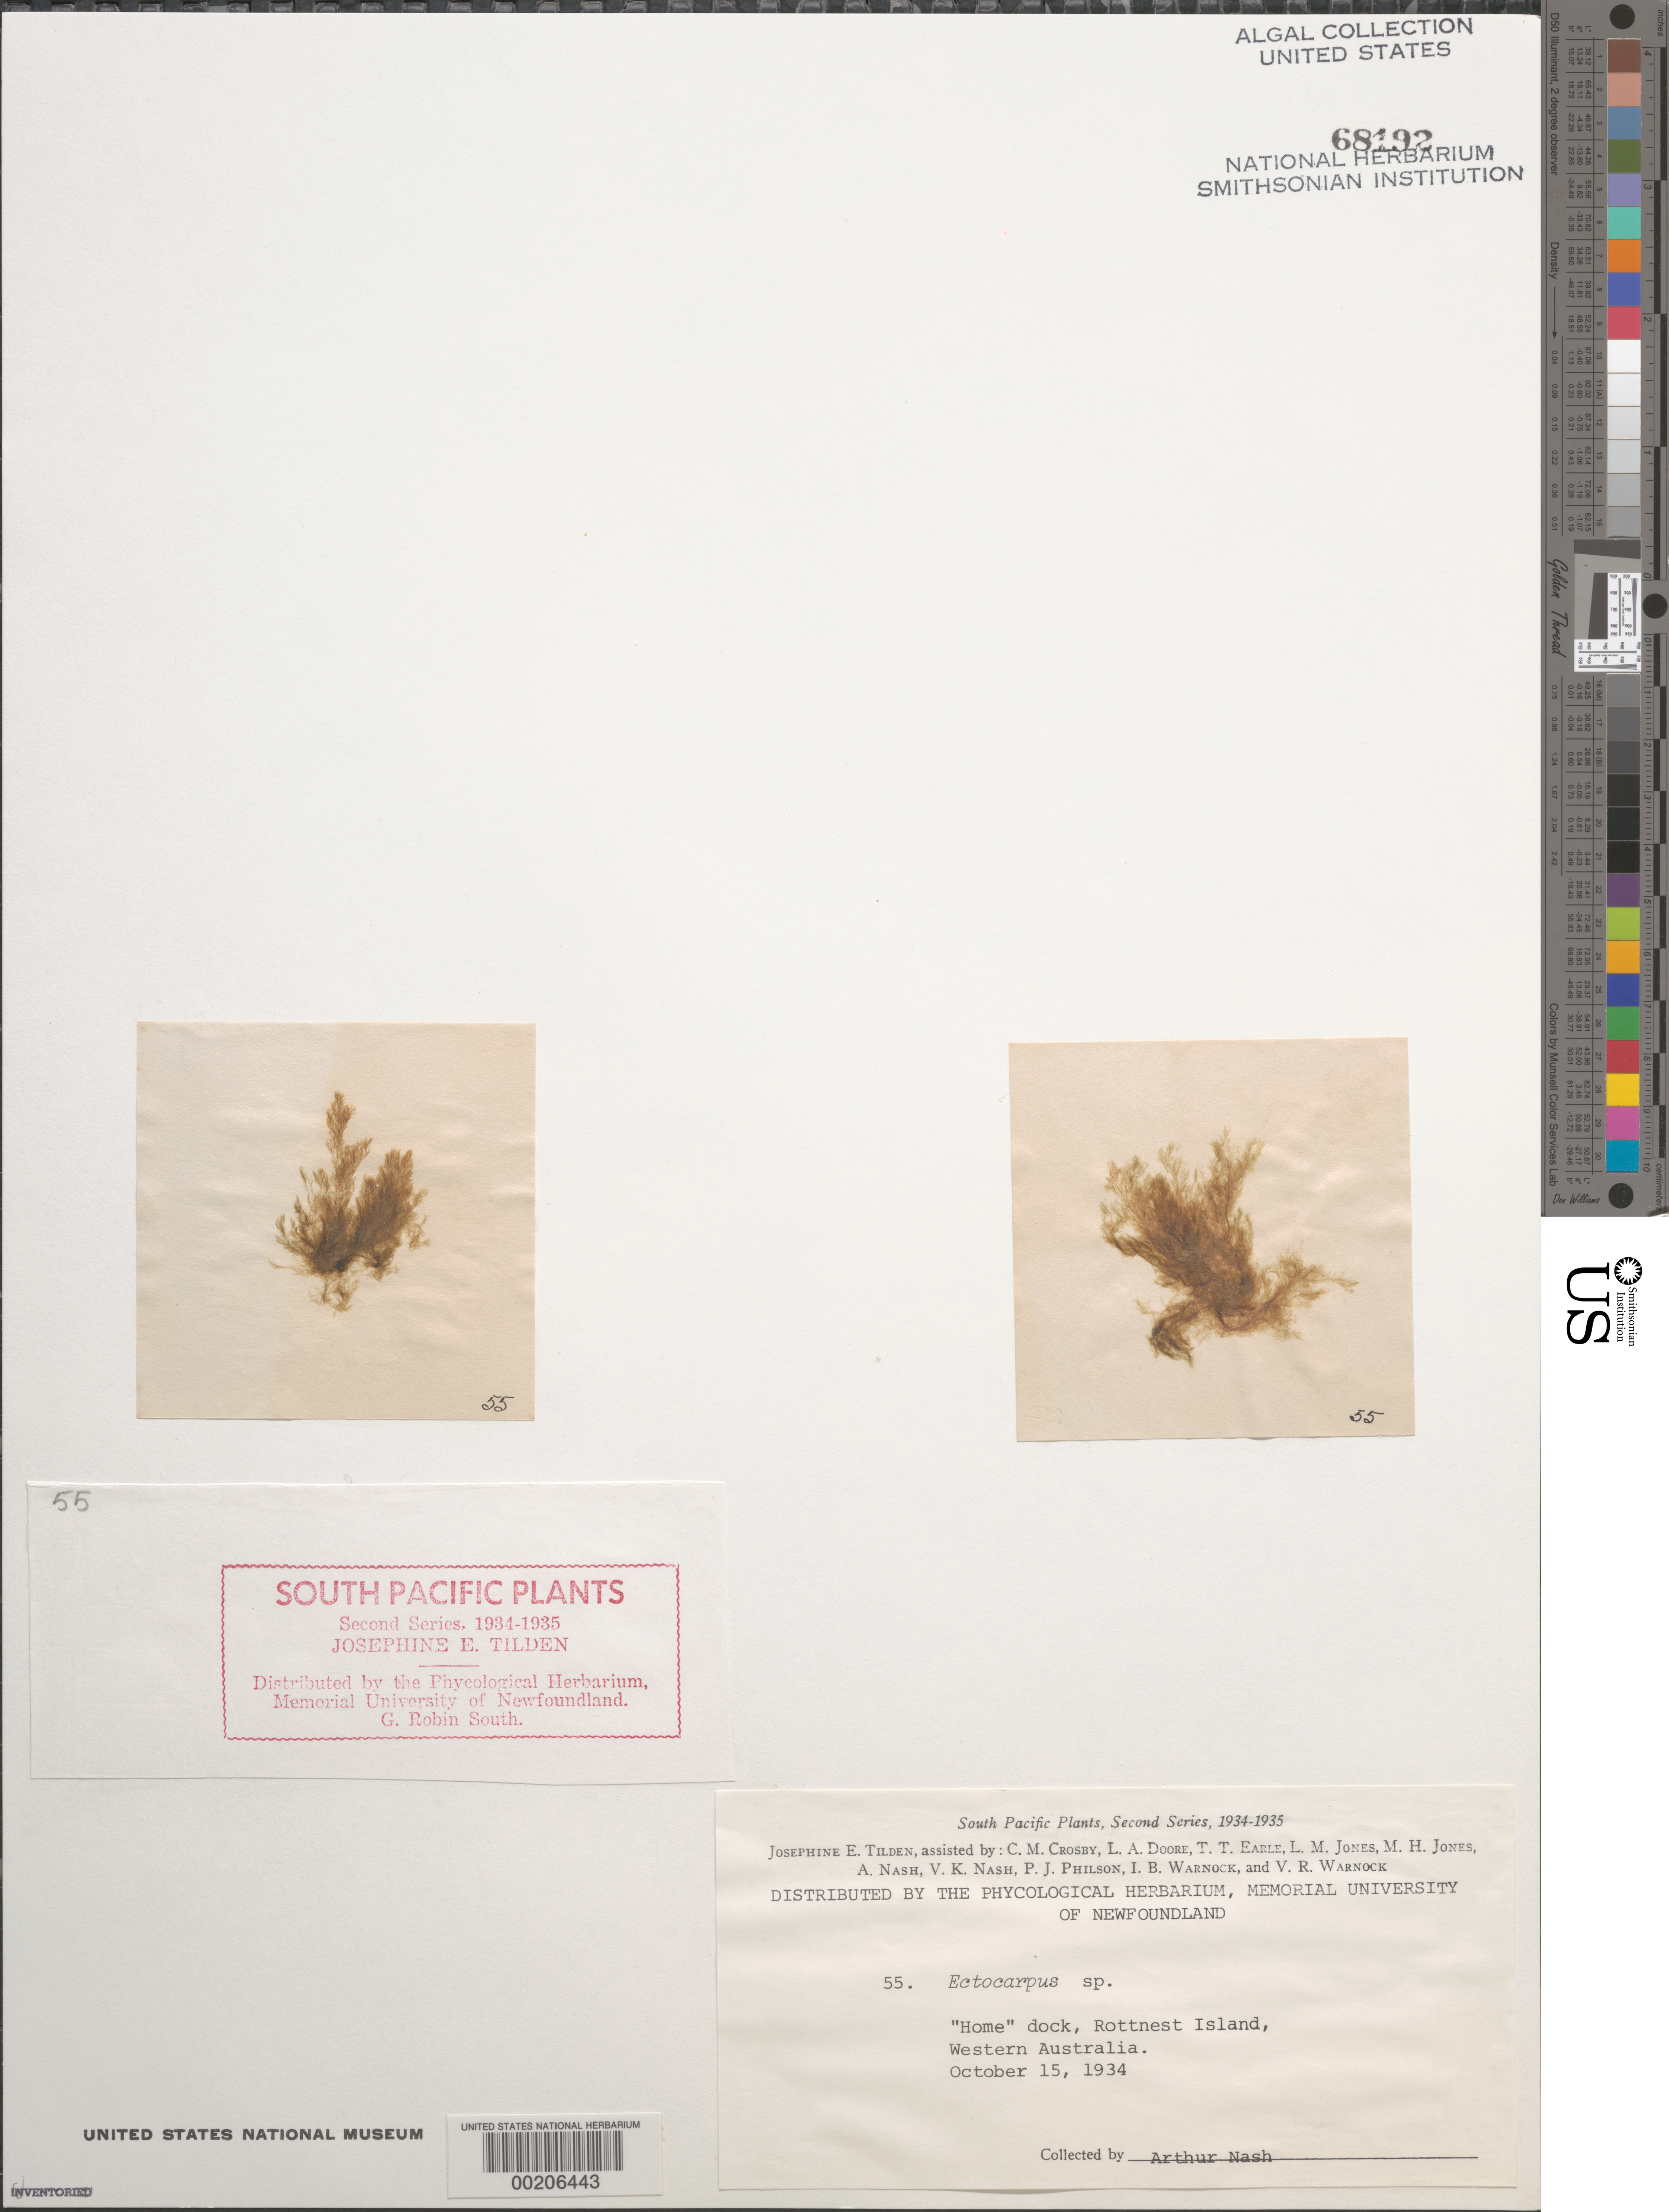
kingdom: Chromista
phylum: Ochrophyta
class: Phaeophyceae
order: Ectocarpales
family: Ectocarpaceae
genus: Ectocarpus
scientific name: Ectocarpus sp.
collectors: A. Nash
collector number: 55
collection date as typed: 15 Oct 1934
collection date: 1934-10-15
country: Australia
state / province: Western Australia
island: Rottnest Island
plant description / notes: Tilden, South Pacific Plants, Second Series, 1934-1935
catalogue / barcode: US 68192